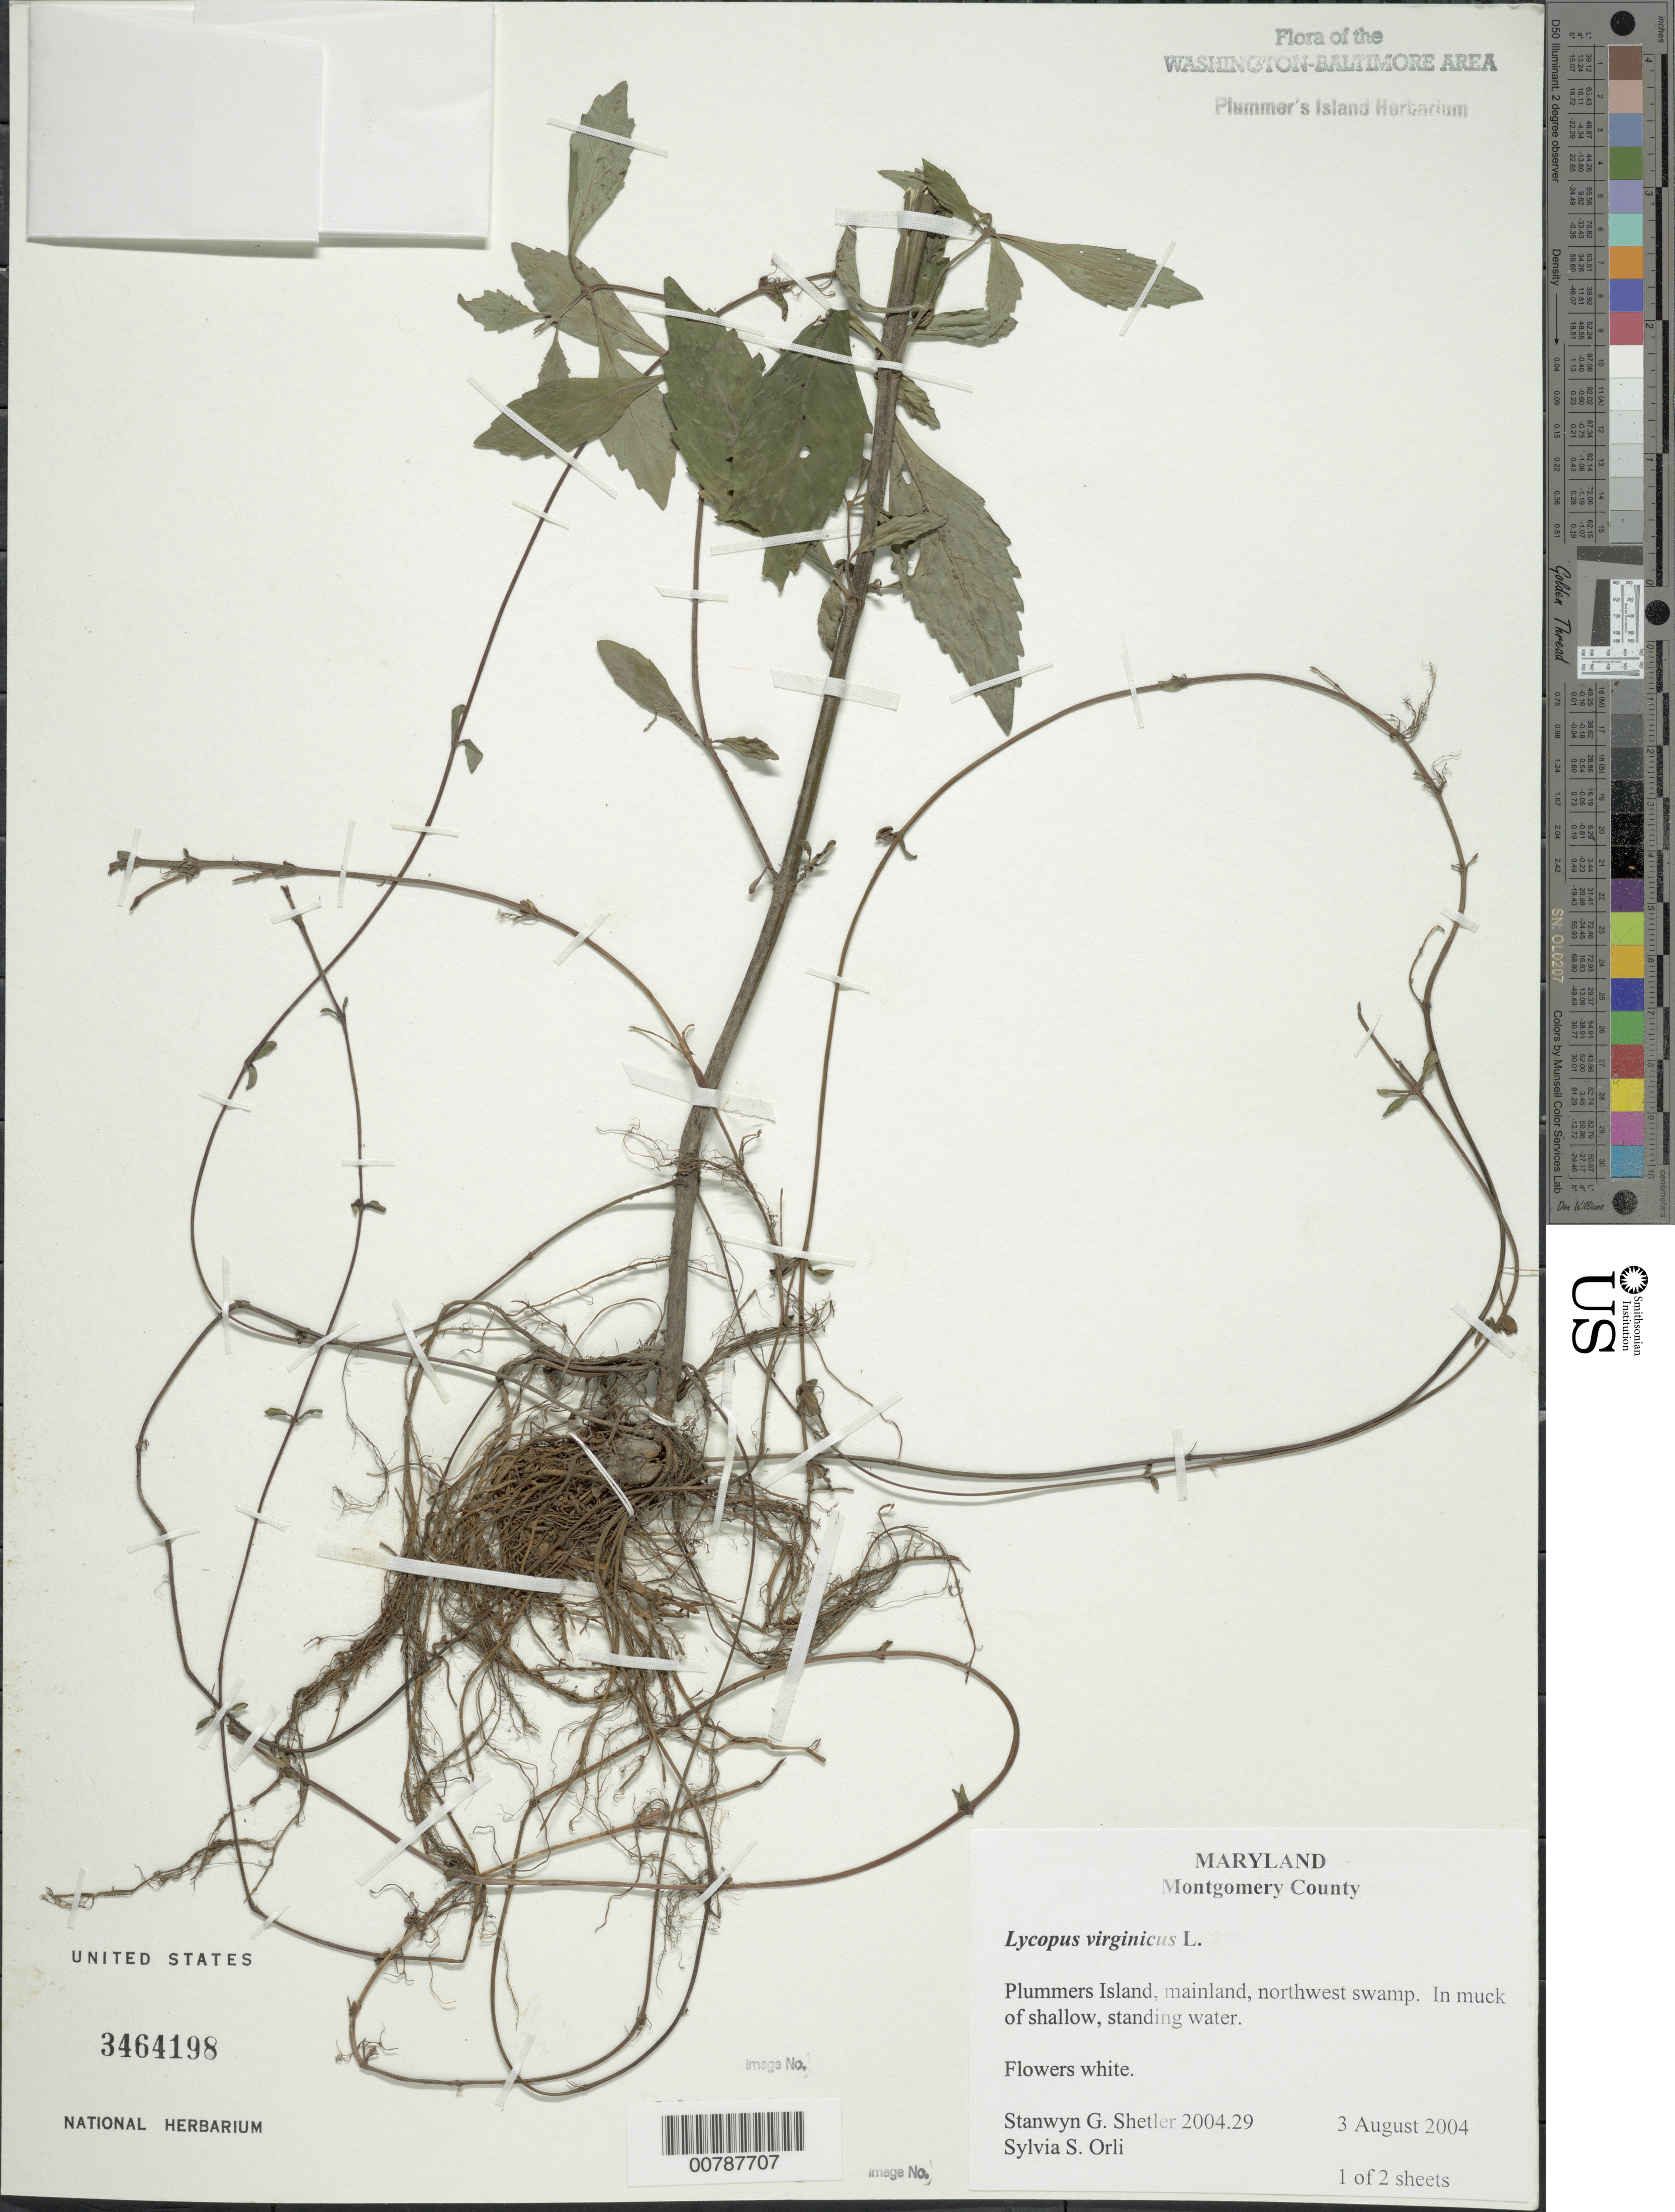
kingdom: Plantae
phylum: Tracheophyta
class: Magnoliopsida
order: Lamiales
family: Lamiaceae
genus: Lycopus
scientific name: Lycopus virginicus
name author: L.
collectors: S. Shetler & S. S. Orli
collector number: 2004.29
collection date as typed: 3 Aug 2004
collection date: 2004-08-03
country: United States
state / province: Maryland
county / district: Montgomery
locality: Plummer's Island; Mainland, near Northwest Swamp C. & O. Canal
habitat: In muck of shallow, standing water.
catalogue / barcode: US 3464198